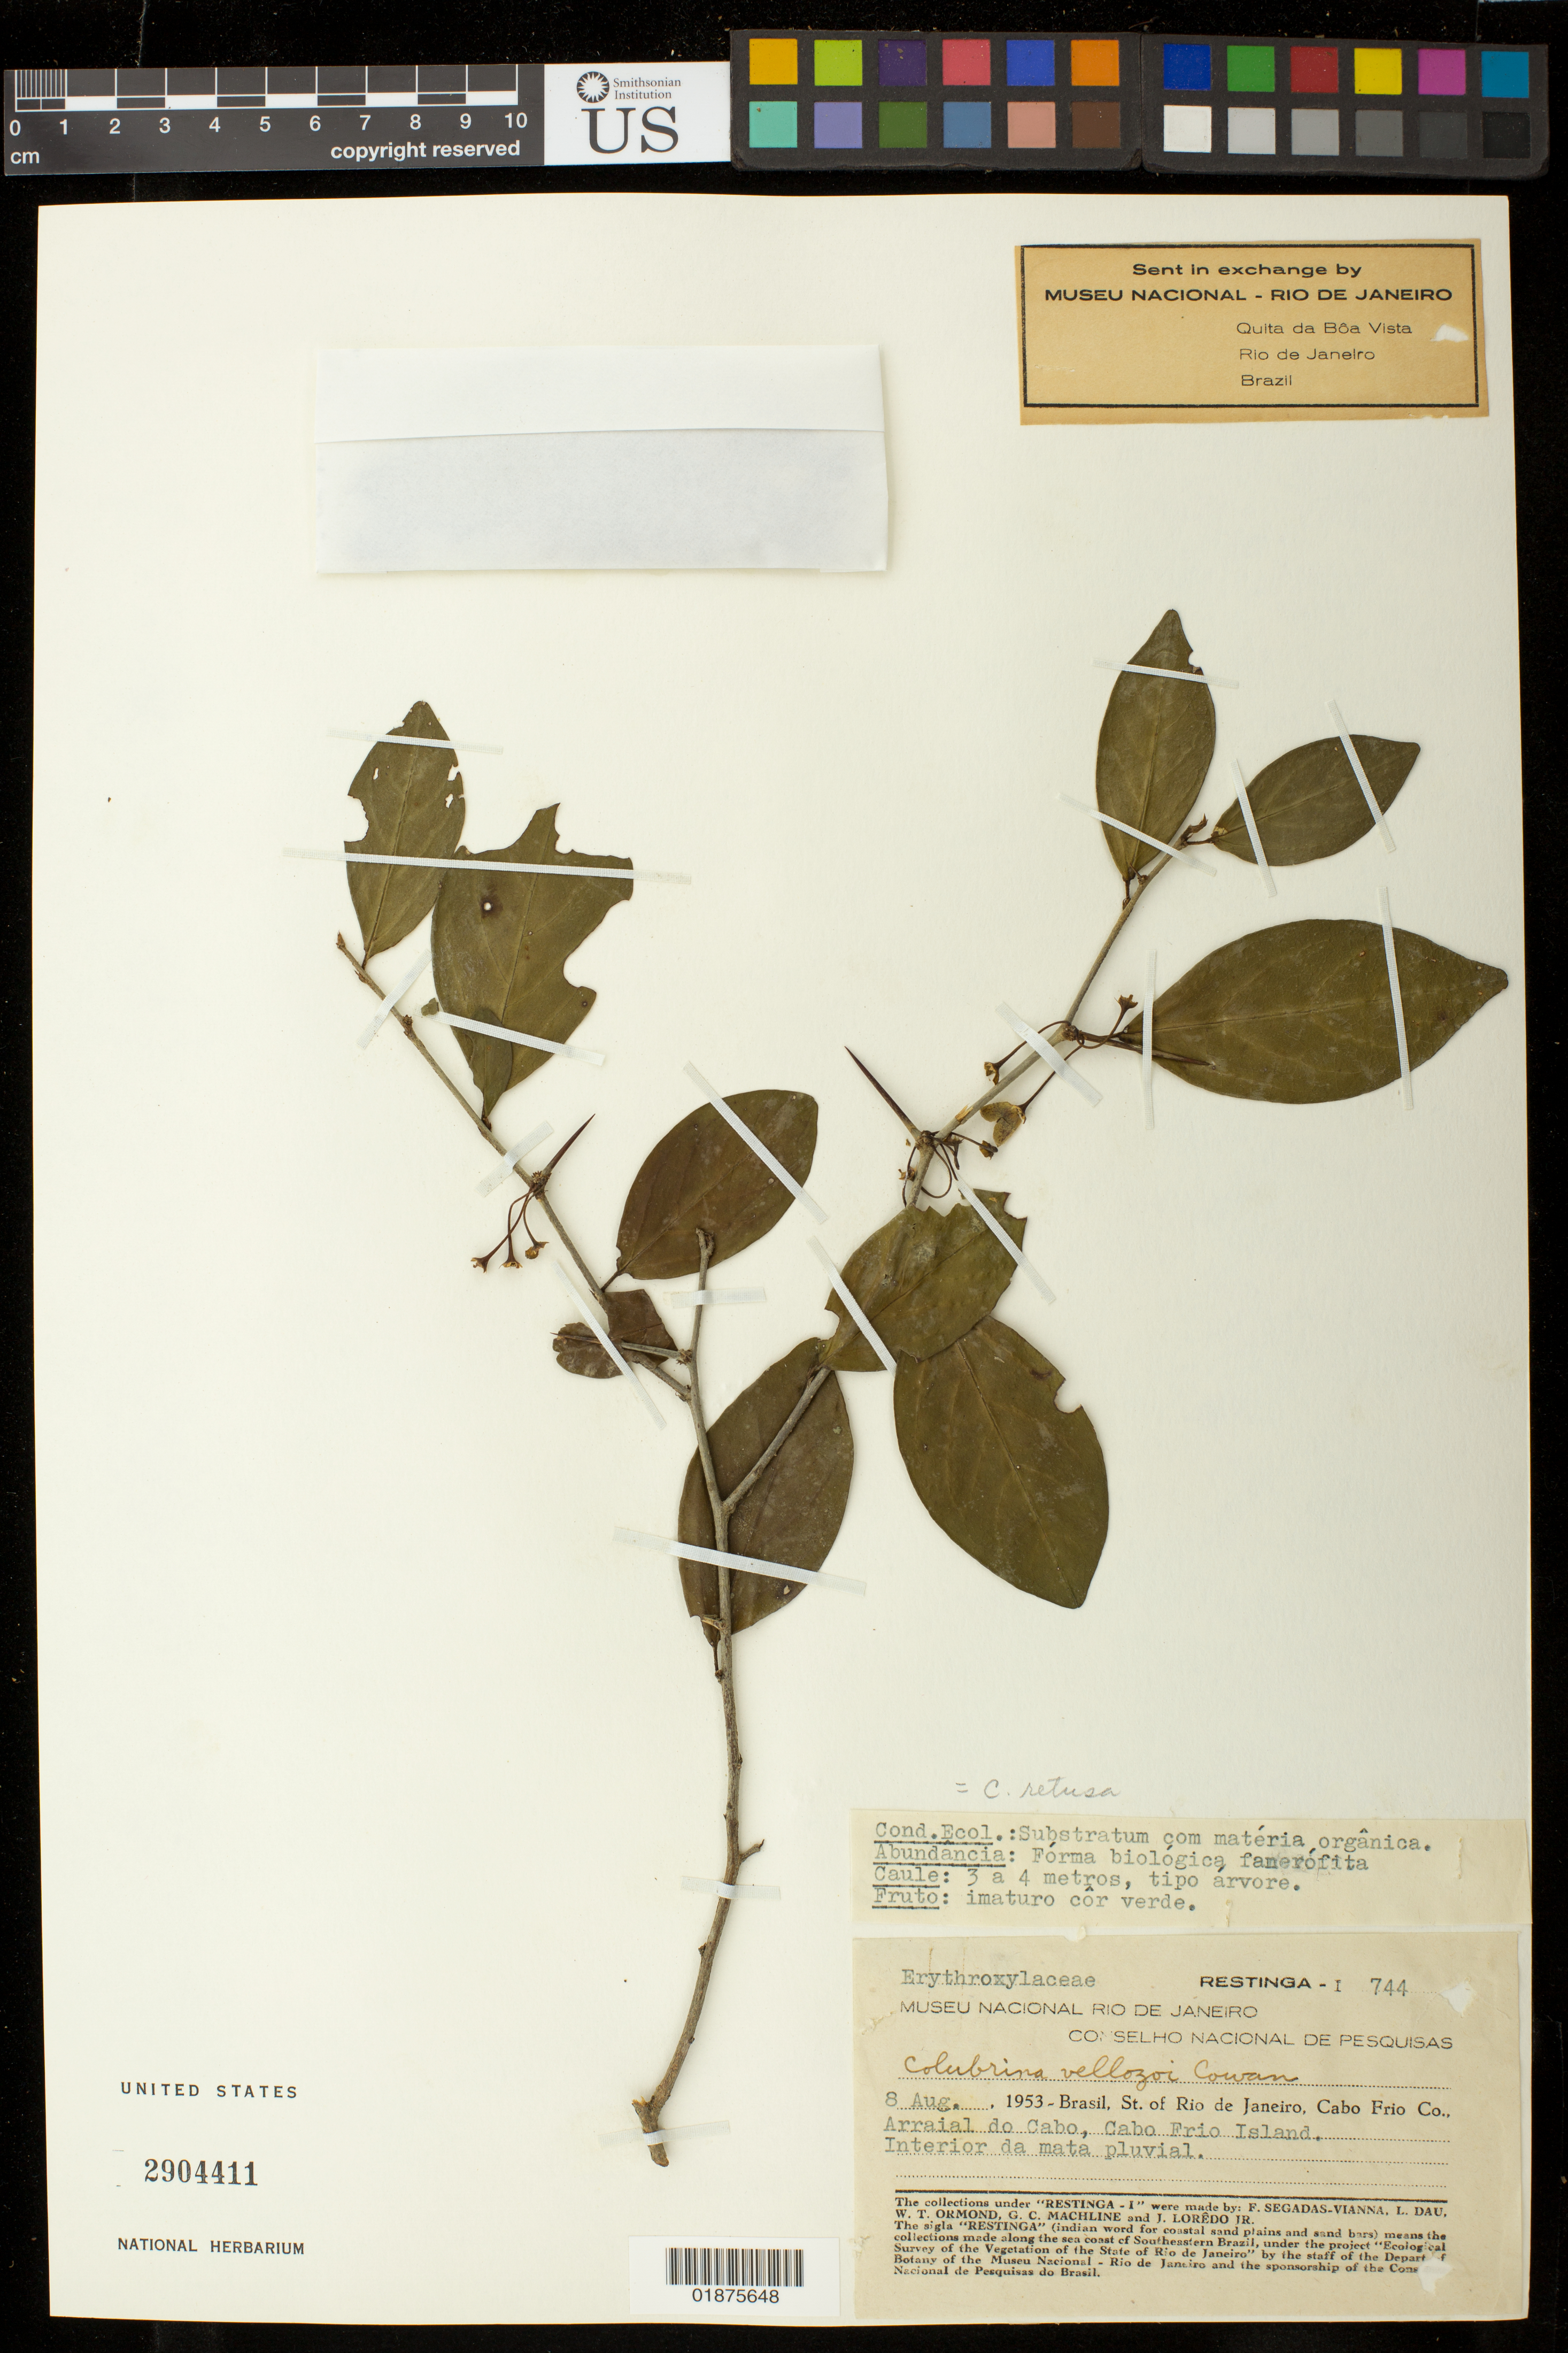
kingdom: Plantae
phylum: Tracheophyta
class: Magnoliopsida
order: Rosales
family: Rhamnaceae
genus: Colubrina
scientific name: Colubrina retusa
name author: (Pittier) R.S. Cowan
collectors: F. Segadas-Vianna, L. Dau, W. T. Ormond, G. Machline & J. Lorêdo Jr.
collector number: I744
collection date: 1953-08-08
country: Brazil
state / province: Rio de Janeiro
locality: St. of Rio de Janeiro, Cabo Frio Co., Arraial do Cabo, Cabo Frio Island.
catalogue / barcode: US 2904411